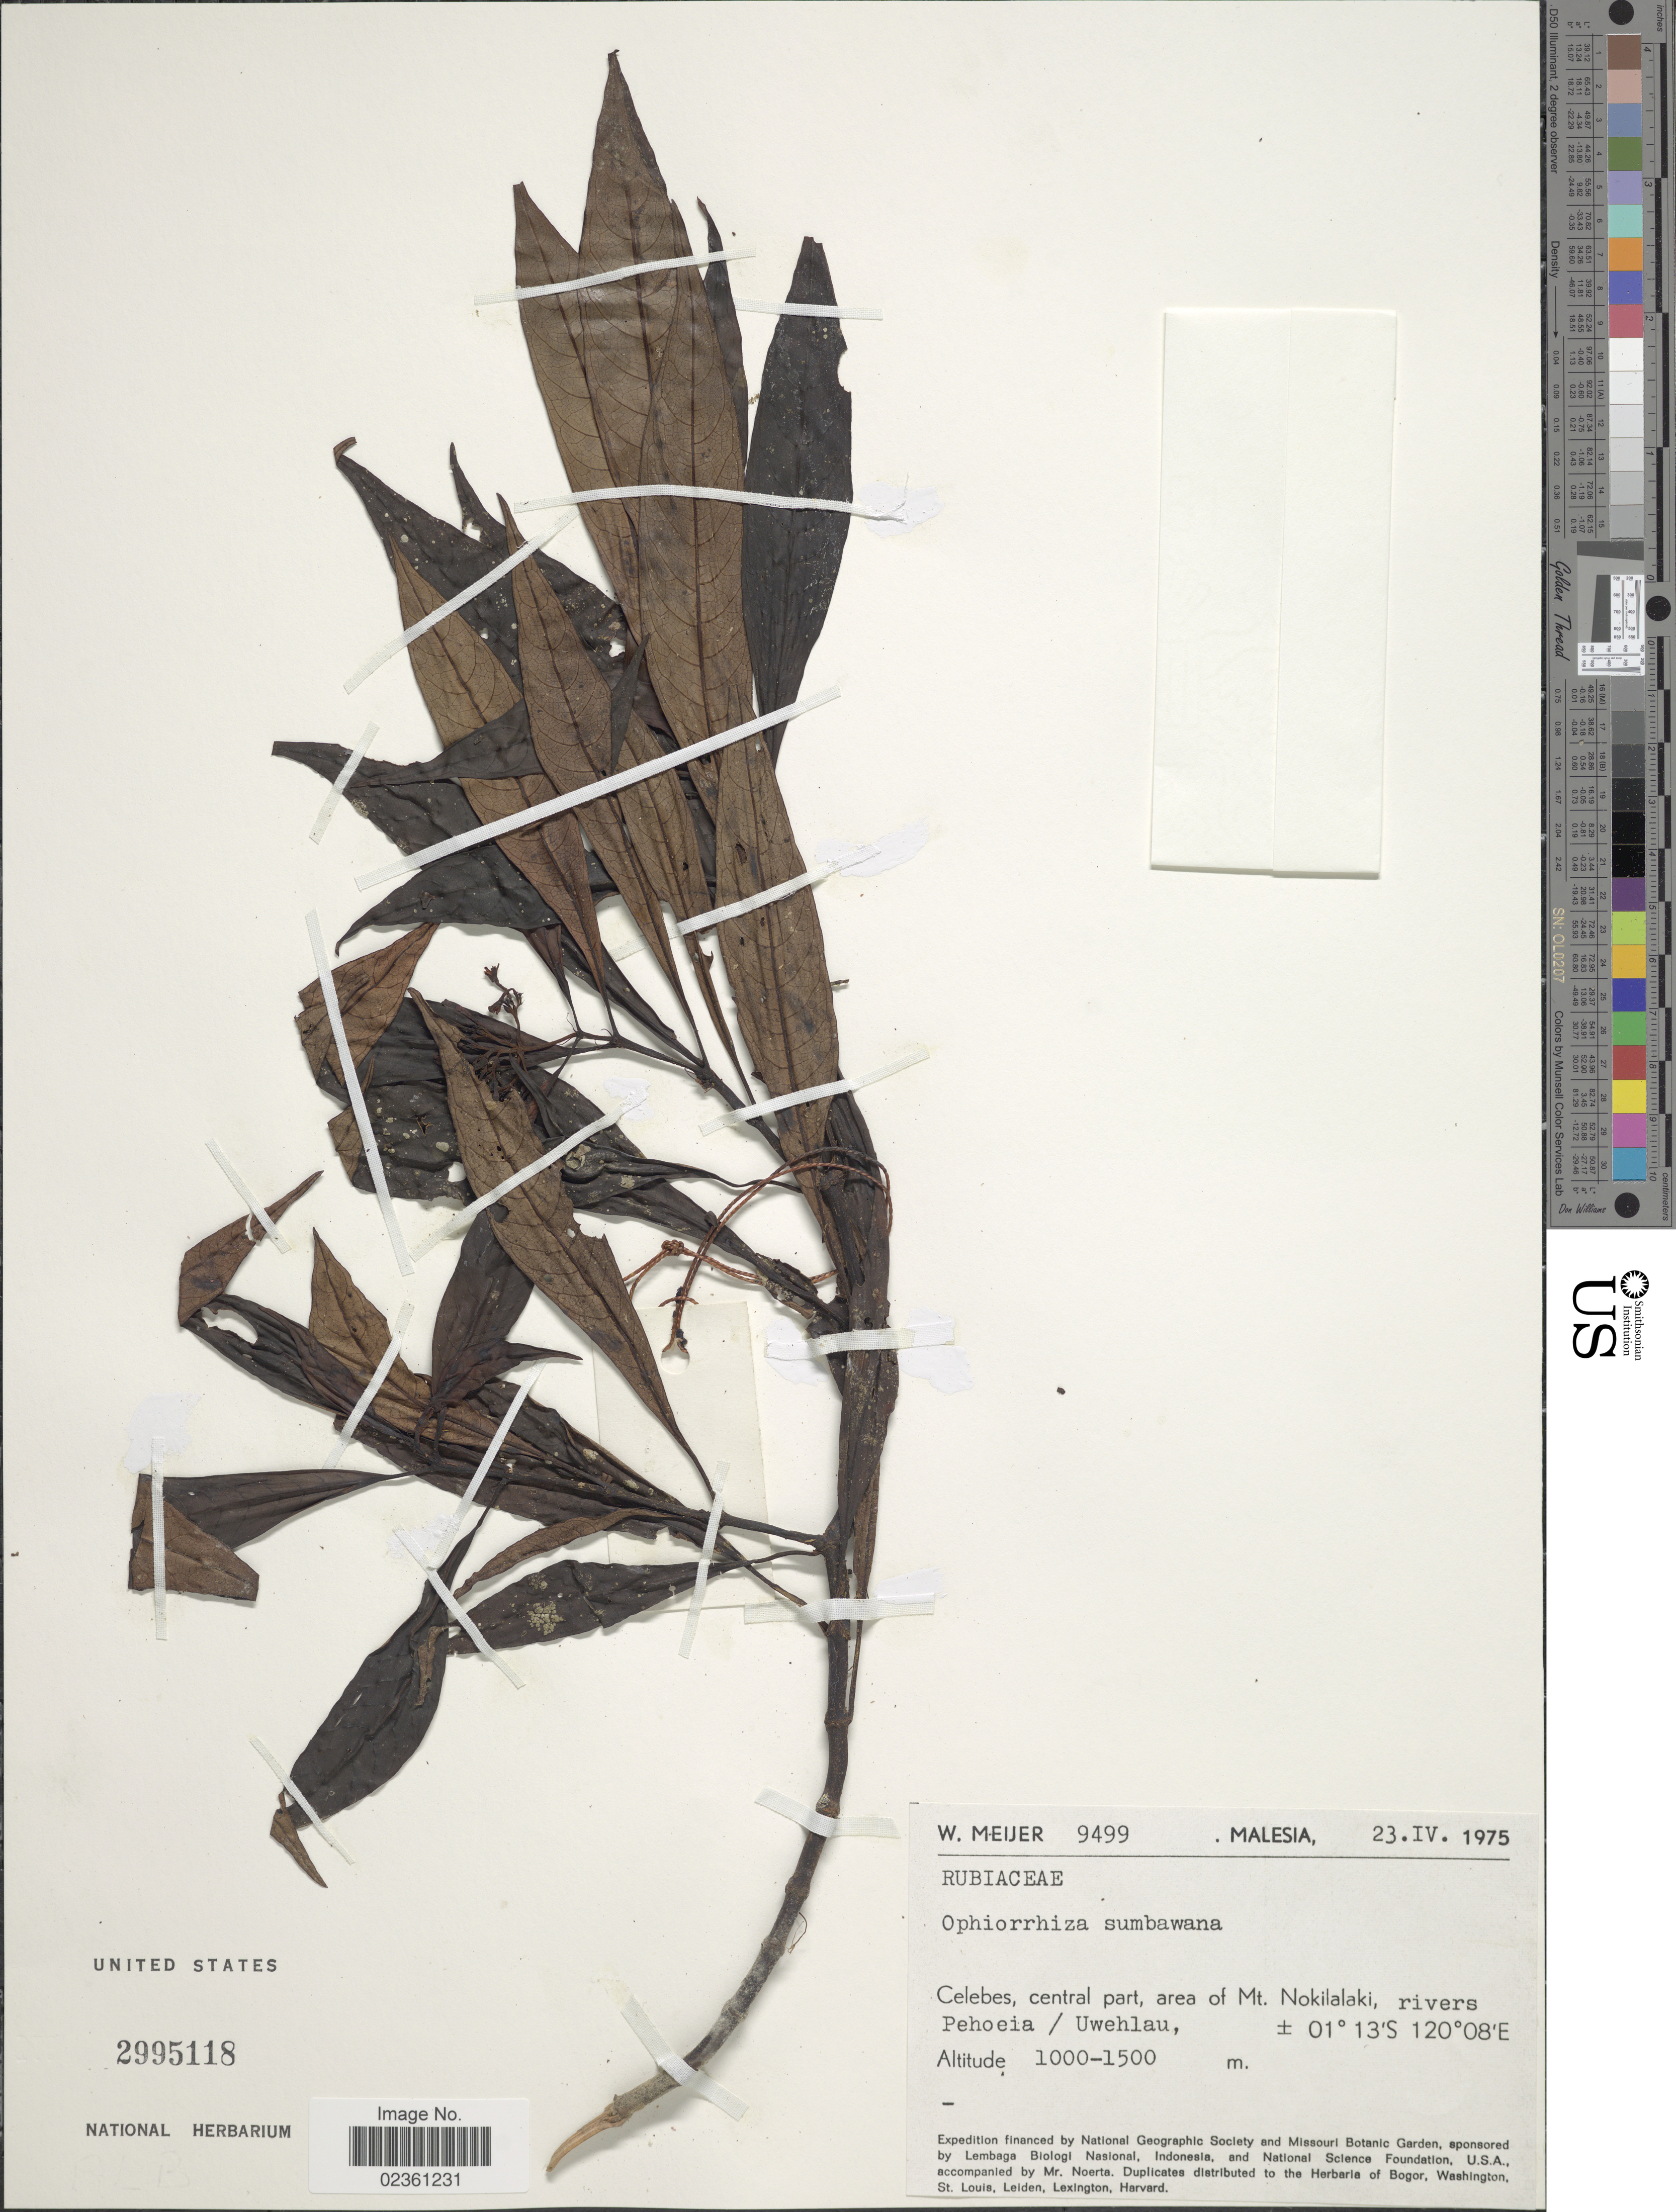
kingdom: Plantae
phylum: Tracheophyta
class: Magnoliopsida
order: Gentianales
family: Rubiaceae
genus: Ophiorrhiza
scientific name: Ophiorrhiza sumbawana Valeton sp. nov. ined.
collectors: W. Meijer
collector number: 9499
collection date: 1975-04-23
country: Indonesia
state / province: Sulawesi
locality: Malesia, Celebes, central part, Mt Nokilalaki, rivers Pehoeia/ Uwehlau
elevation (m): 1000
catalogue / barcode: US 2995118